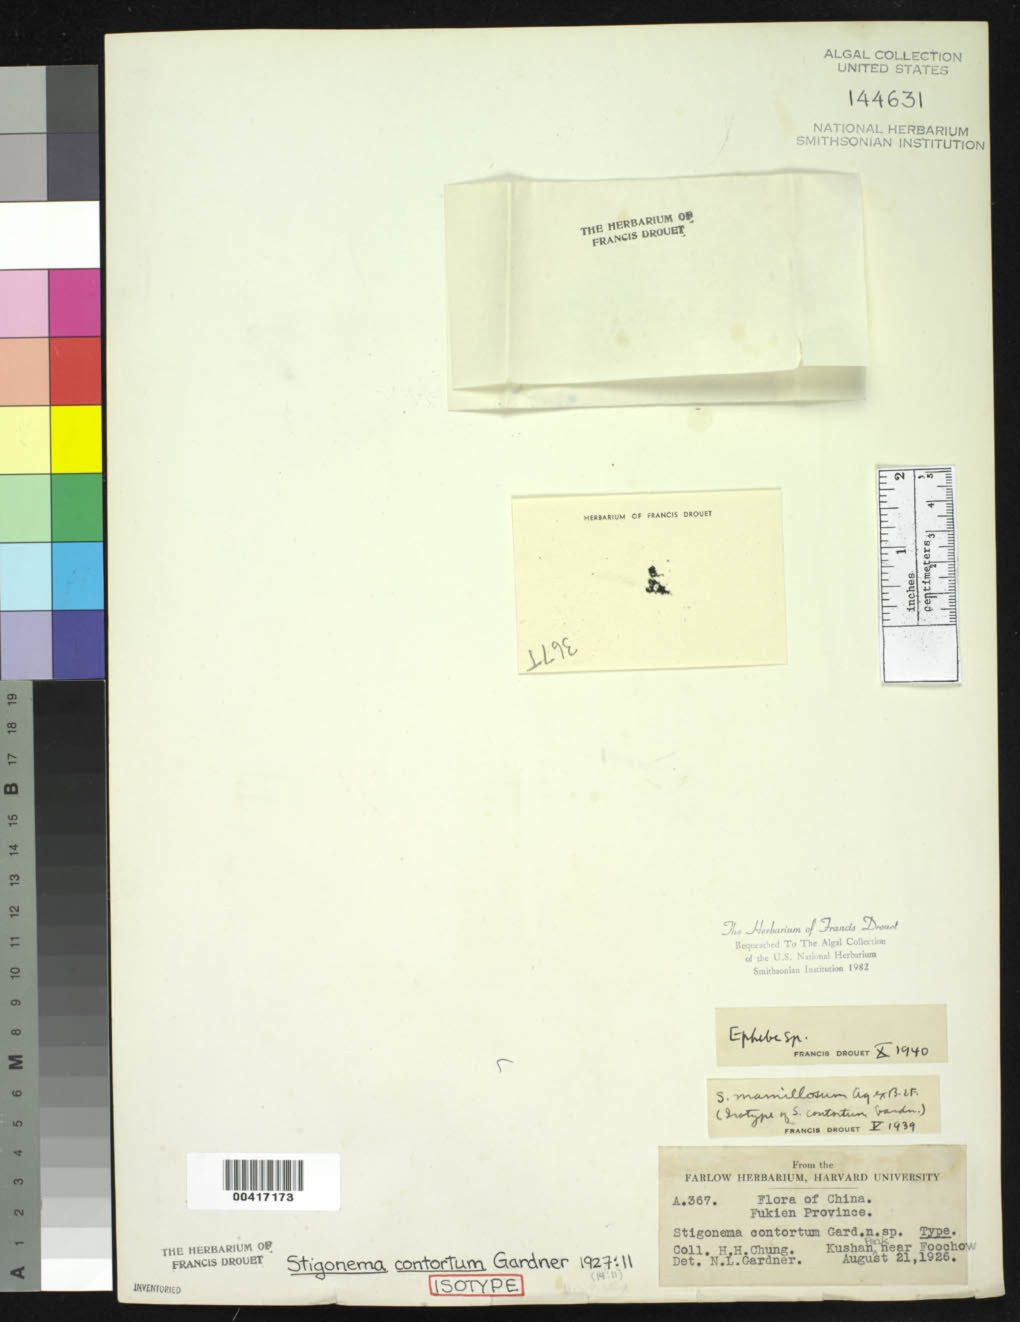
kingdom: Bacteria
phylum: Cyanobacteria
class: Cyanobacteriia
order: Cyanobacteriales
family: Stigonemataceae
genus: Stigonema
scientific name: Stigonema contortum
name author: N.L. Gardner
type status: Isotype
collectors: H. Chung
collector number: A.367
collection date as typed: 21 Aug 1926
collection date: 1926-08-21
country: China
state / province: Fujian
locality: Kushan Peak, near Foochow.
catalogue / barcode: US 144631